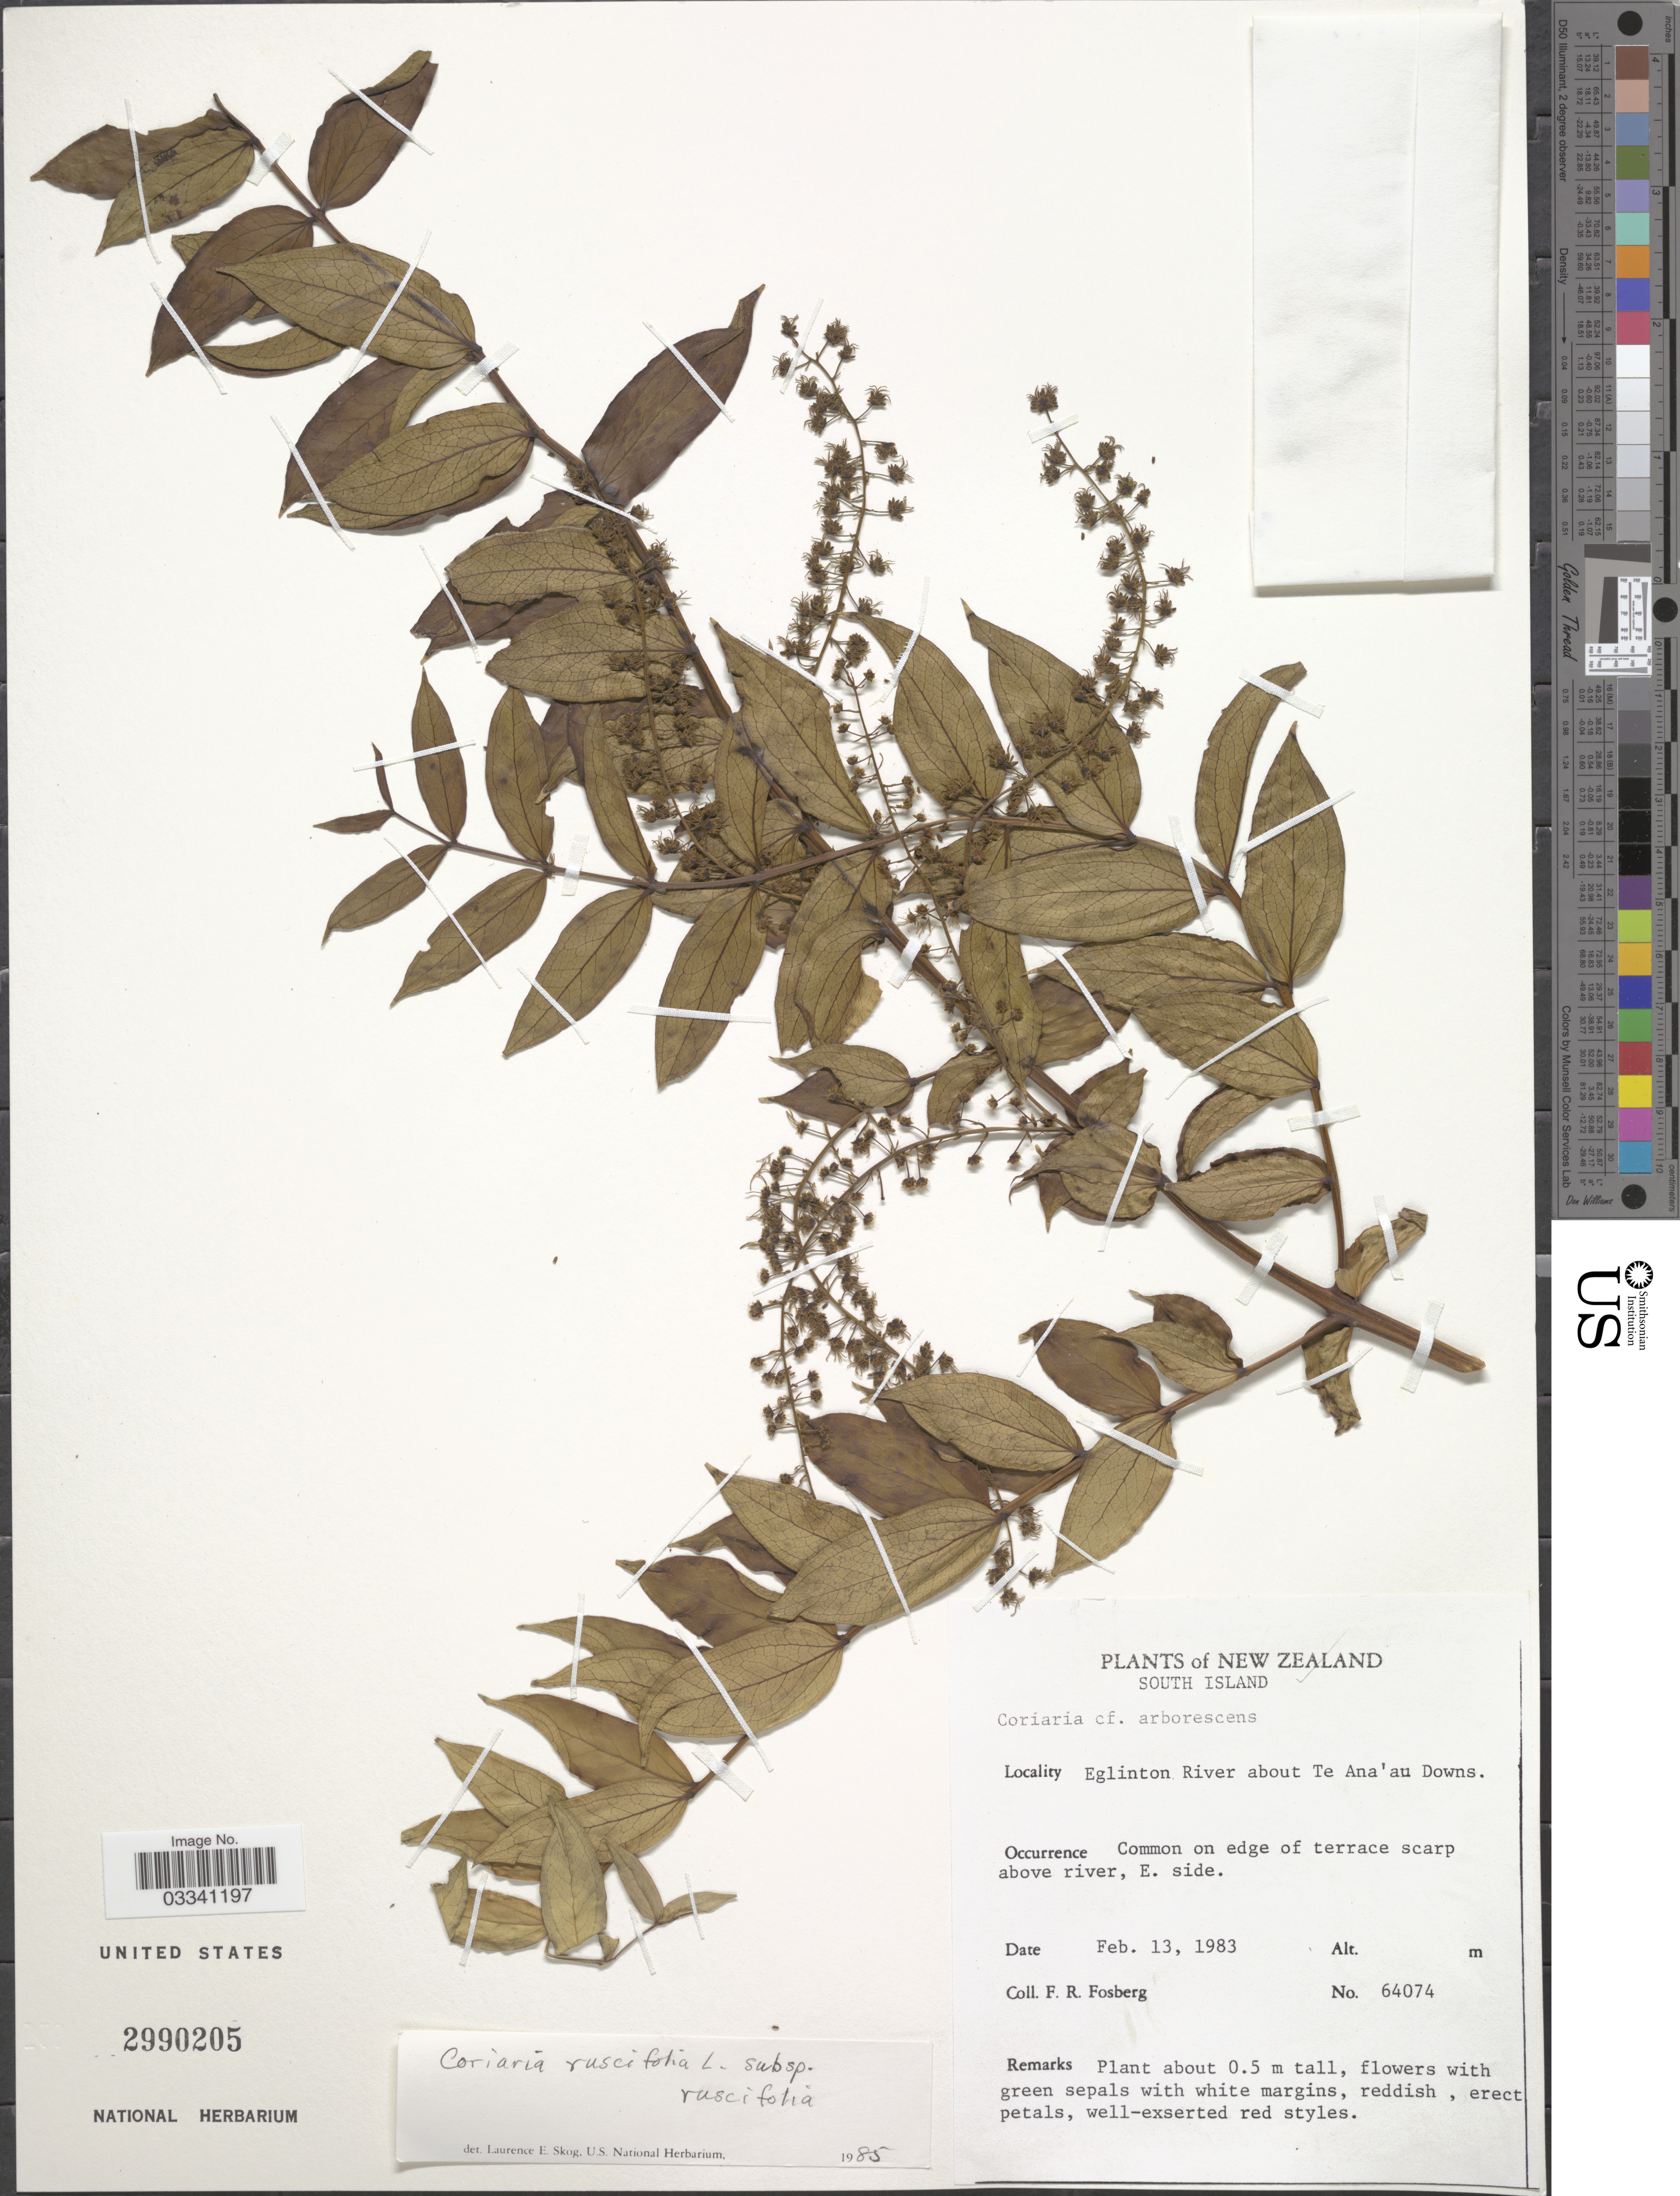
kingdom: Plantae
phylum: Tracheophyta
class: Magnoliopsida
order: Cucurbitales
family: Coriariaceae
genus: Coriaria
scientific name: Coriaria ruscifolia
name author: L.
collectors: F. R. Fosberg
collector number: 64074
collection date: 1983-02-13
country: New Zealand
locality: South Island. Eglinton River about Te Ana'au Downs.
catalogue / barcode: US 2990205